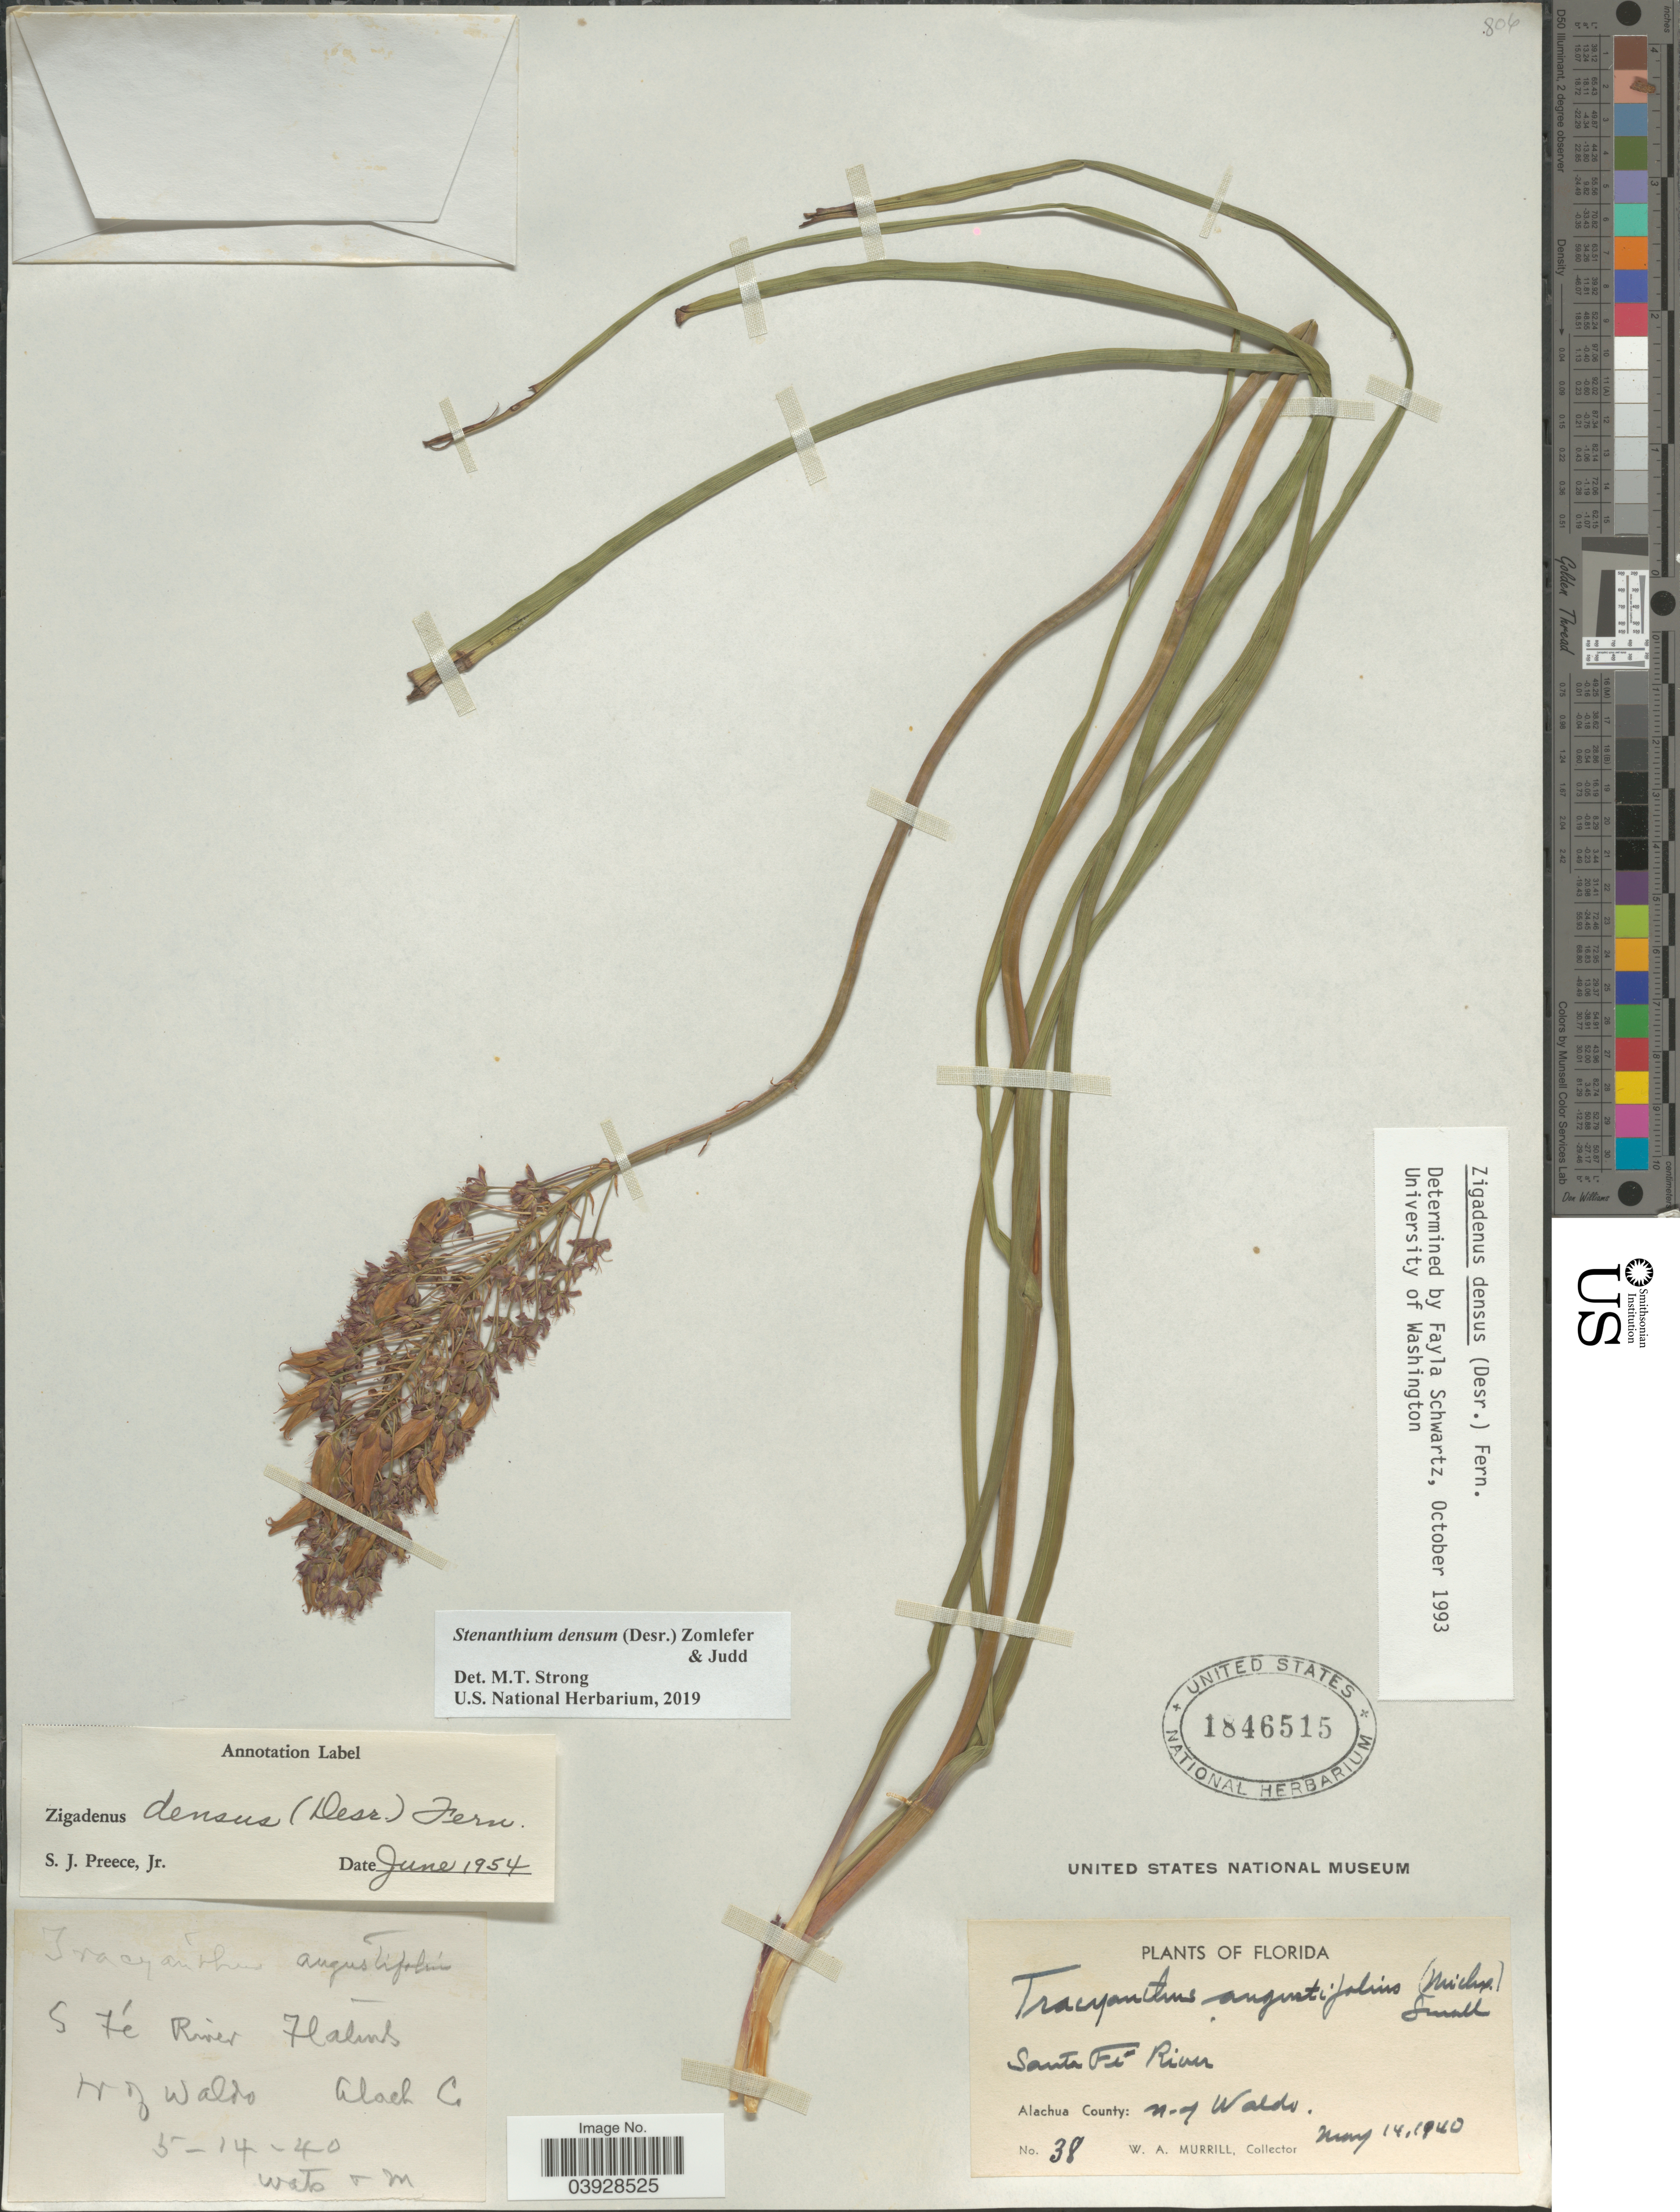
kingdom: Plantae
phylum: Tracheophyta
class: Liliopsida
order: Liliales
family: Melanthiaceae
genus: Stenanthium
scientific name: Stenanthium densum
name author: (Desr.) Zomlefer & Judd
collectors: W. A. Murrill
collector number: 38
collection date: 1940-05-14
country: United States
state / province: Florida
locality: Santa Fé River. Alachua County: n. of Waldo.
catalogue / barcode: US 1846515